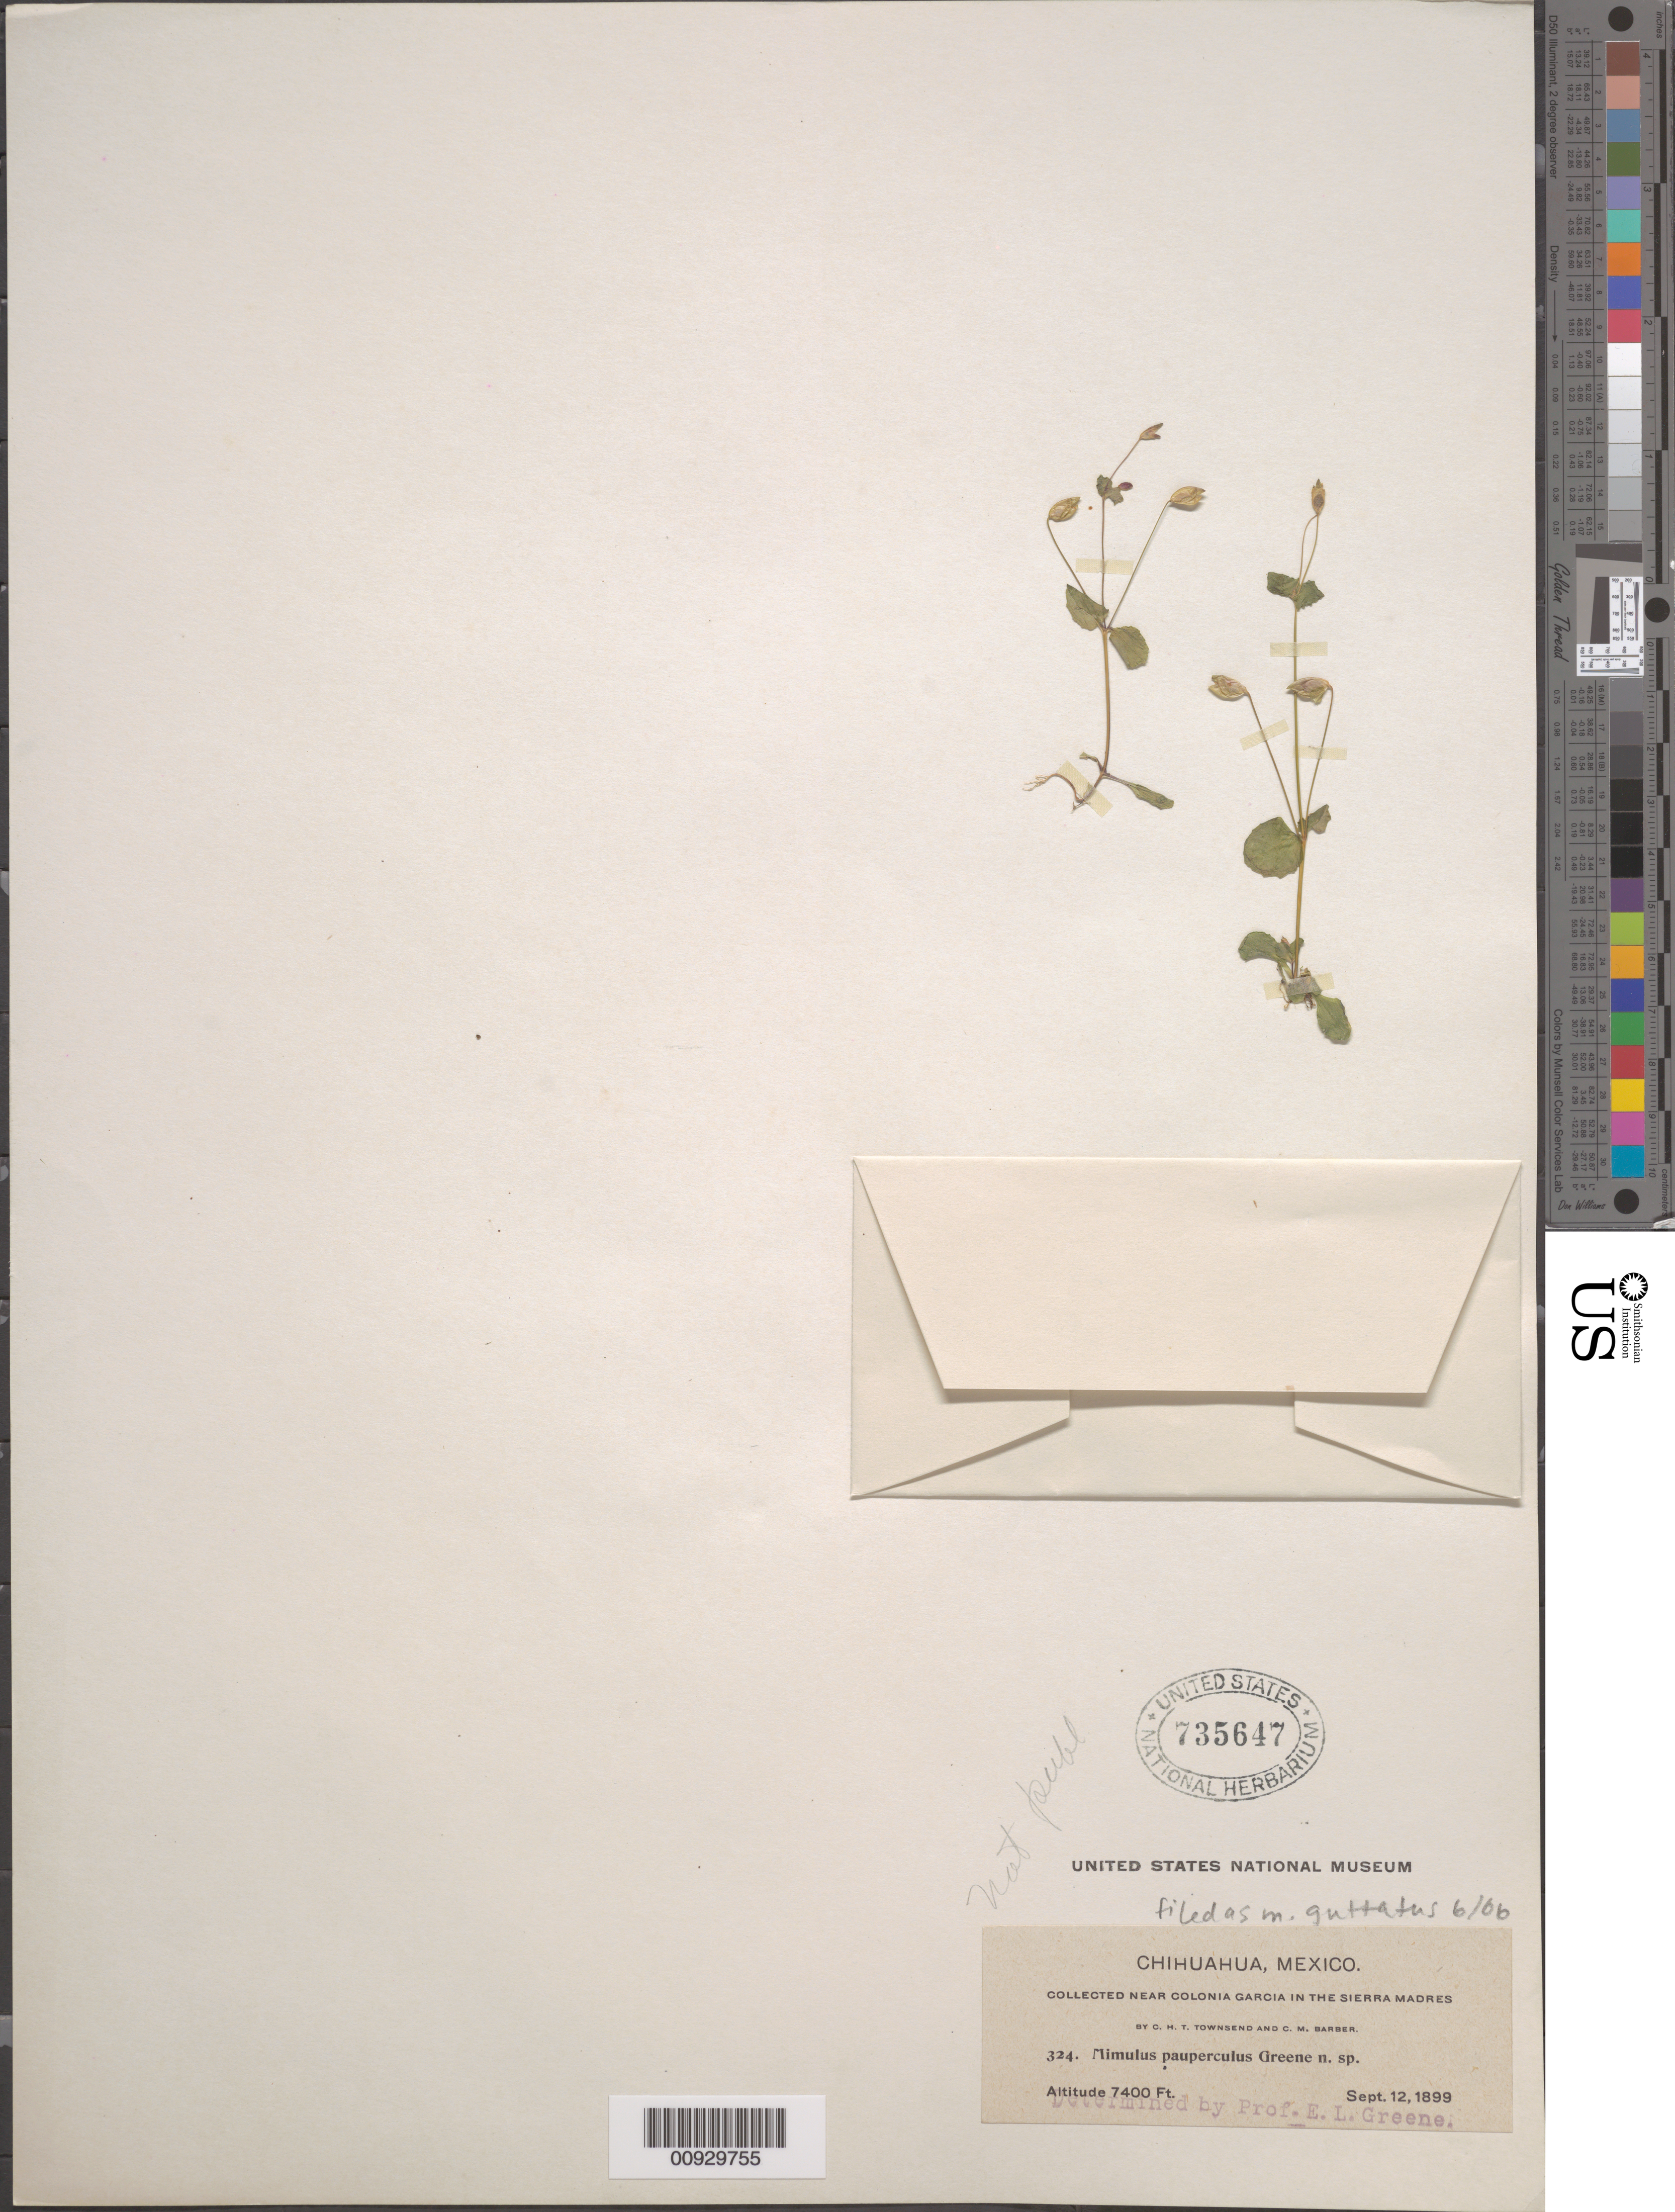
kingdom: Plantae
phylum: Tracheophyta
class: Magnoliopsida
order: Lamiales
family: Phrymaceae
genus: Mimulus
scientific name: Mimulus guttatus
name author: DC.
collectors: C. H. T. Townsend & C. Barber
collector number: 324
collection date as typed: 12 Sep 1899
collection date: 1899-09-12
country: Mexico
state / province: Chihuahua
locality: Near Colonia García in the Sierra Madres.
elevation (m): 2256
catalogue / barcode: US 735647